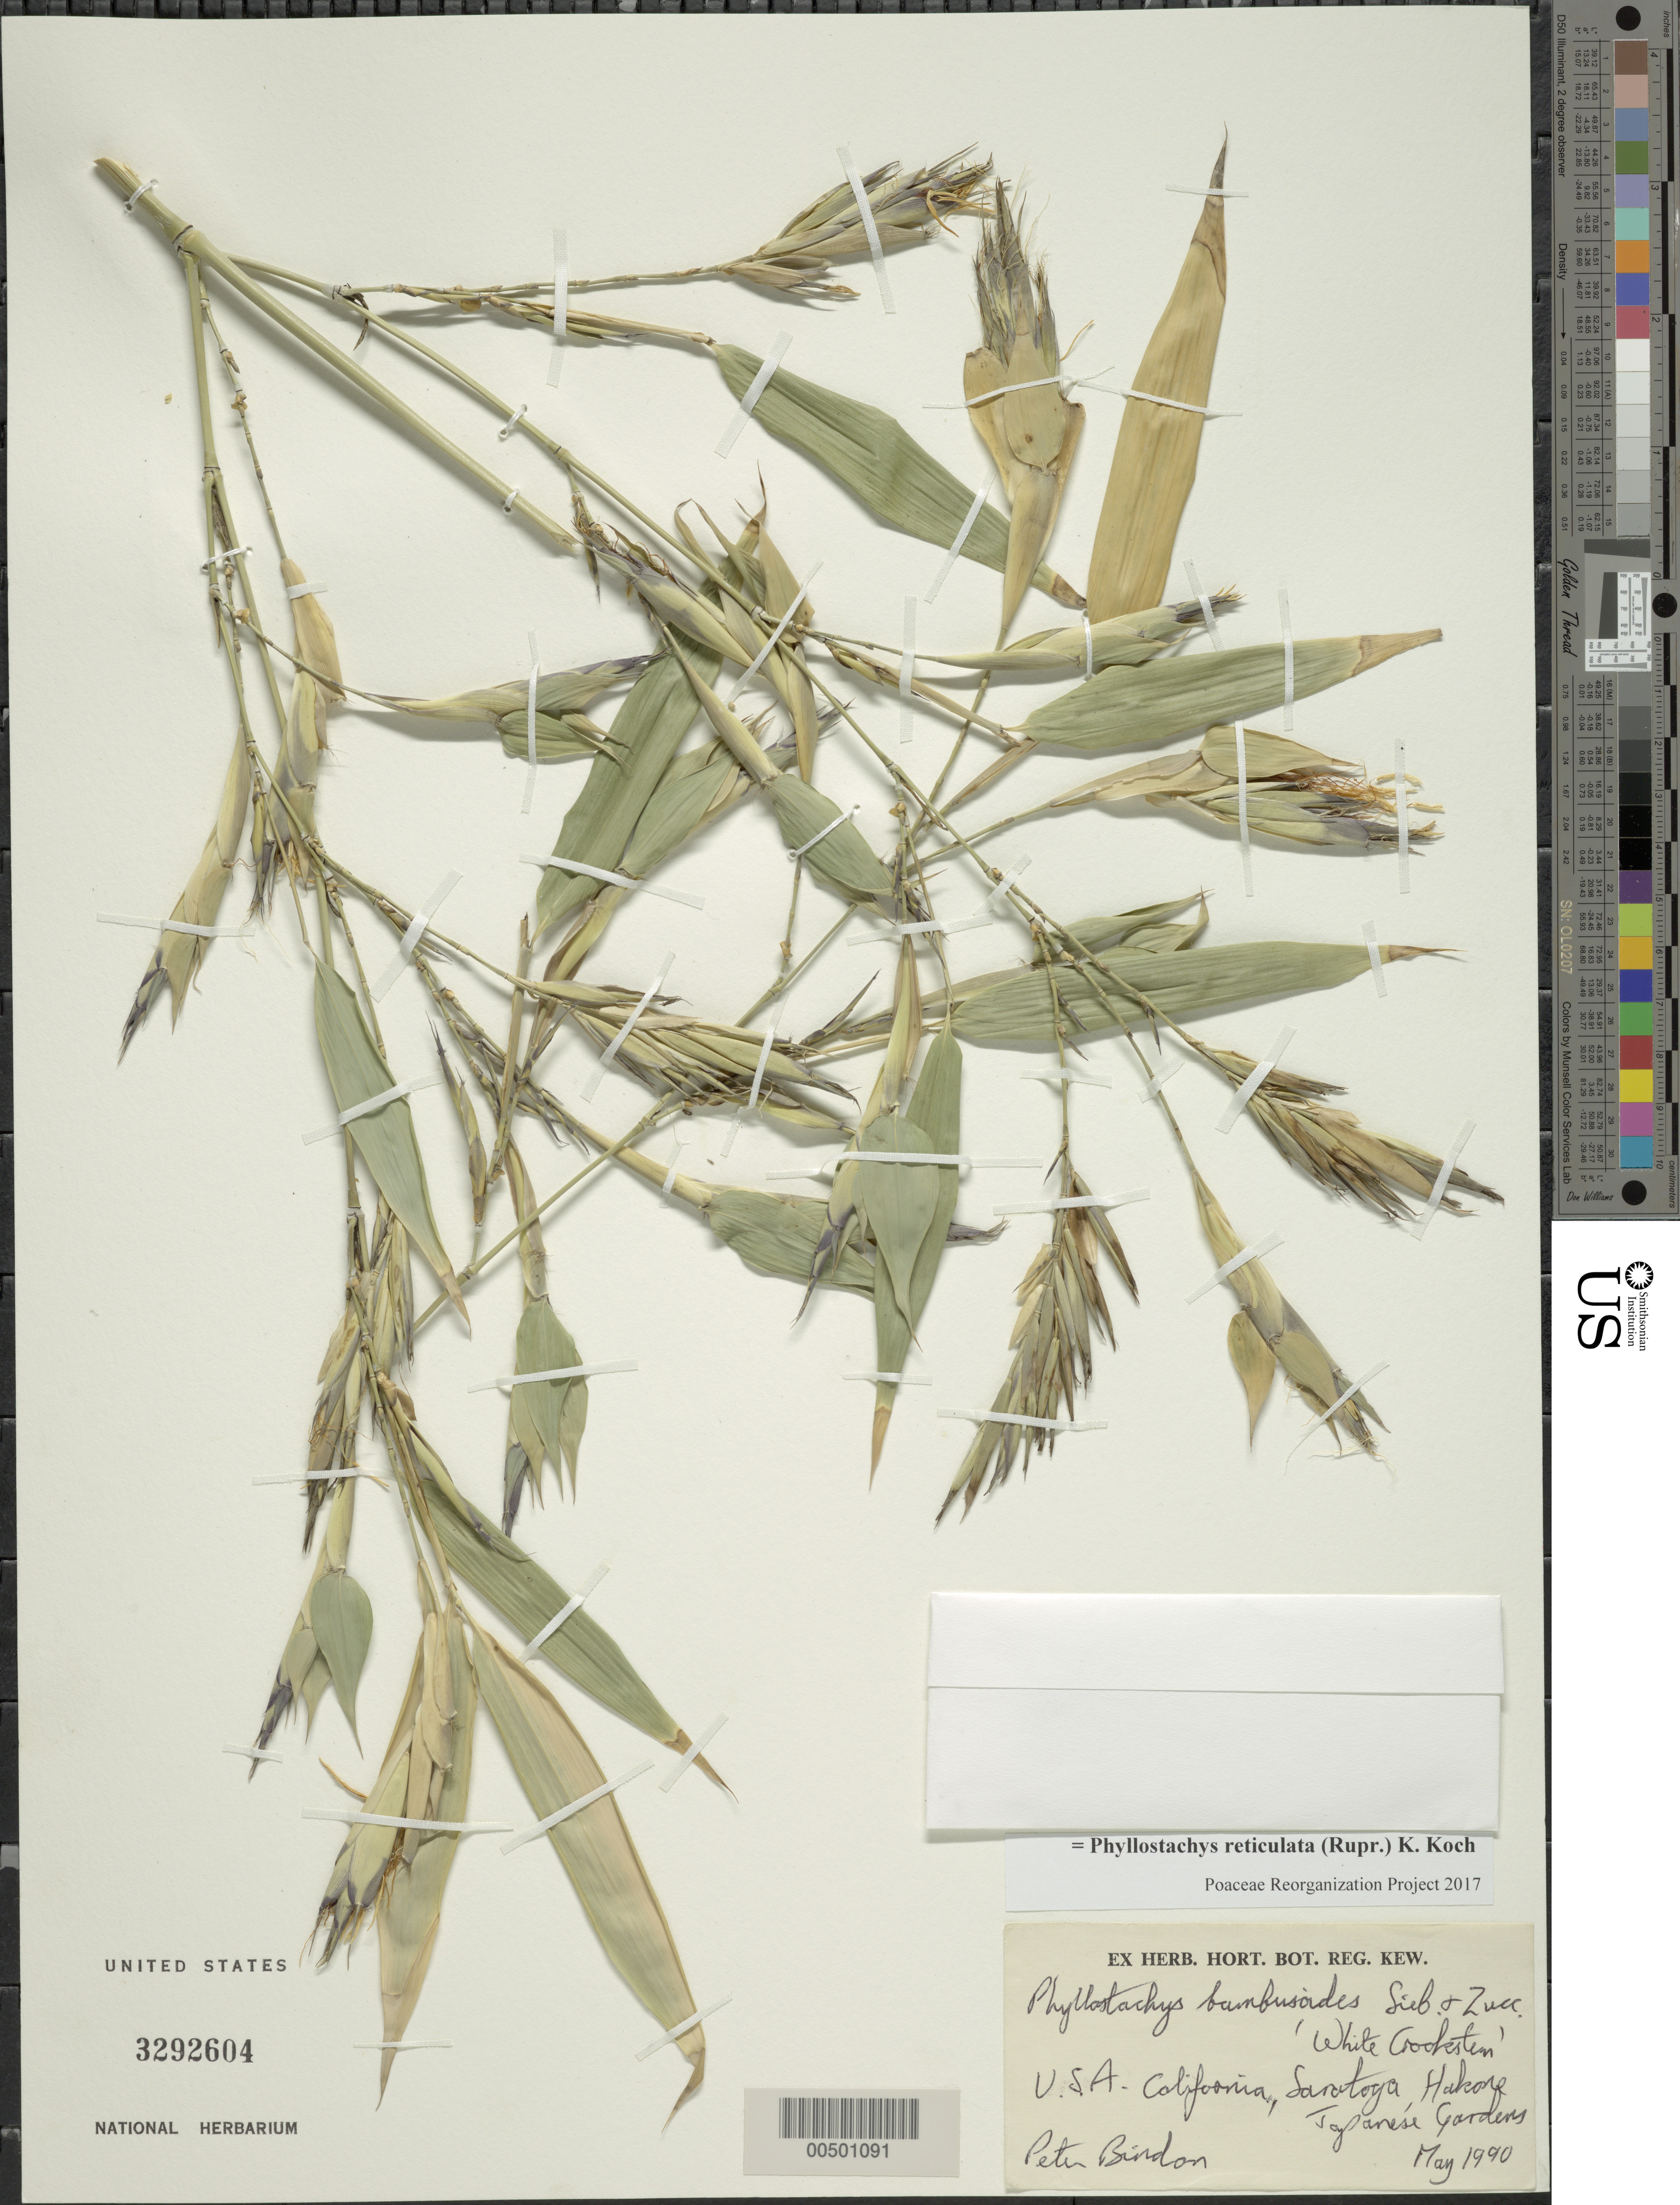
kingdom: Plantae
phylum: Tracheophyta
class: Liliopsida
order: Poales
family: Poaceae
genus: Phyllostachys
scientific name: Phyllostachys reticulata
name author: (Rupr.) K. Koch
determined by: Poaceae Reorganization Project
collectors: P. Bindon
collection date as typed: May 1990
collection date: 1990-05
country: United States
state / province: California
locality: Saratoga, hakone japanese gardens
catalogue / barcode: US 3292604